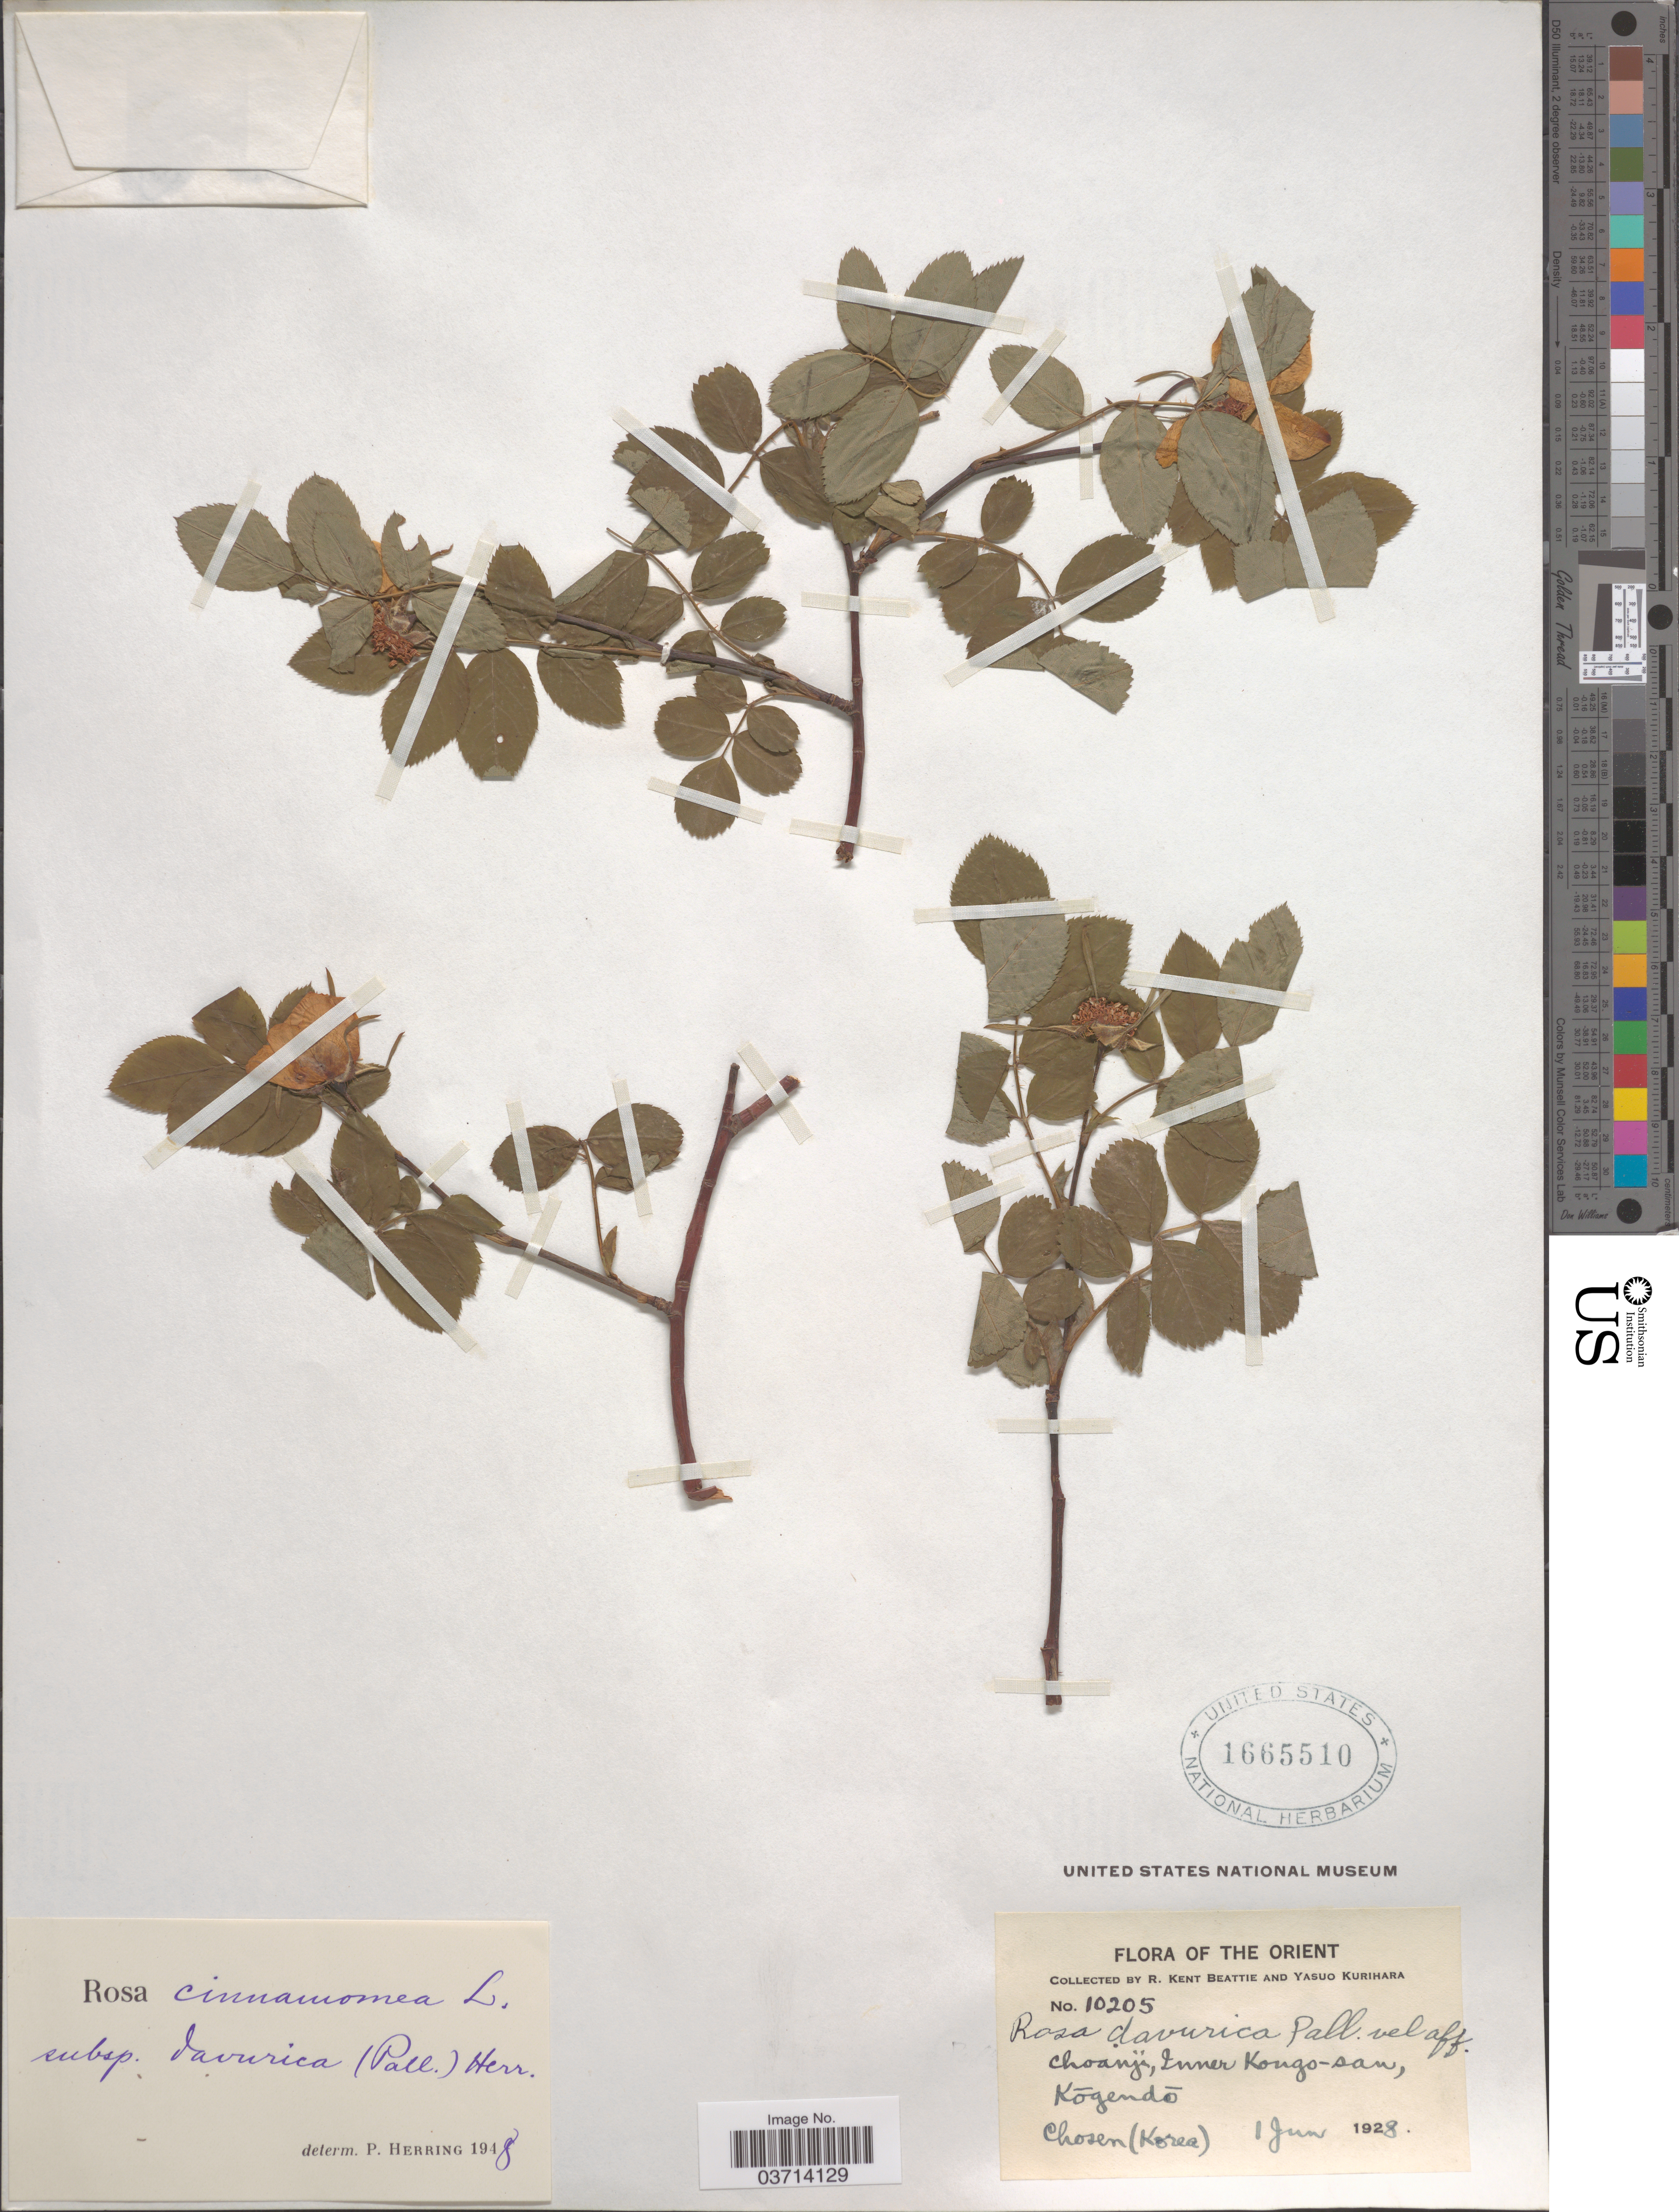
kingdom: Plantae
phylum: Tracheophyta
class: Magnoliopsida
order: Rosales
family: Rosaceae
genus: Rosa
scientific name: Rosa cinnamomea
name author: L.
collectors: R. K. Beattie & Y. Kurihara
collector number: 10205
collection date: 1928-06-01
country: North Korea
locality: The Orient. Choanji, Inner Kongo-san, Kōgendō Chosen (Korea).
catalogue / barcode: US 1665510